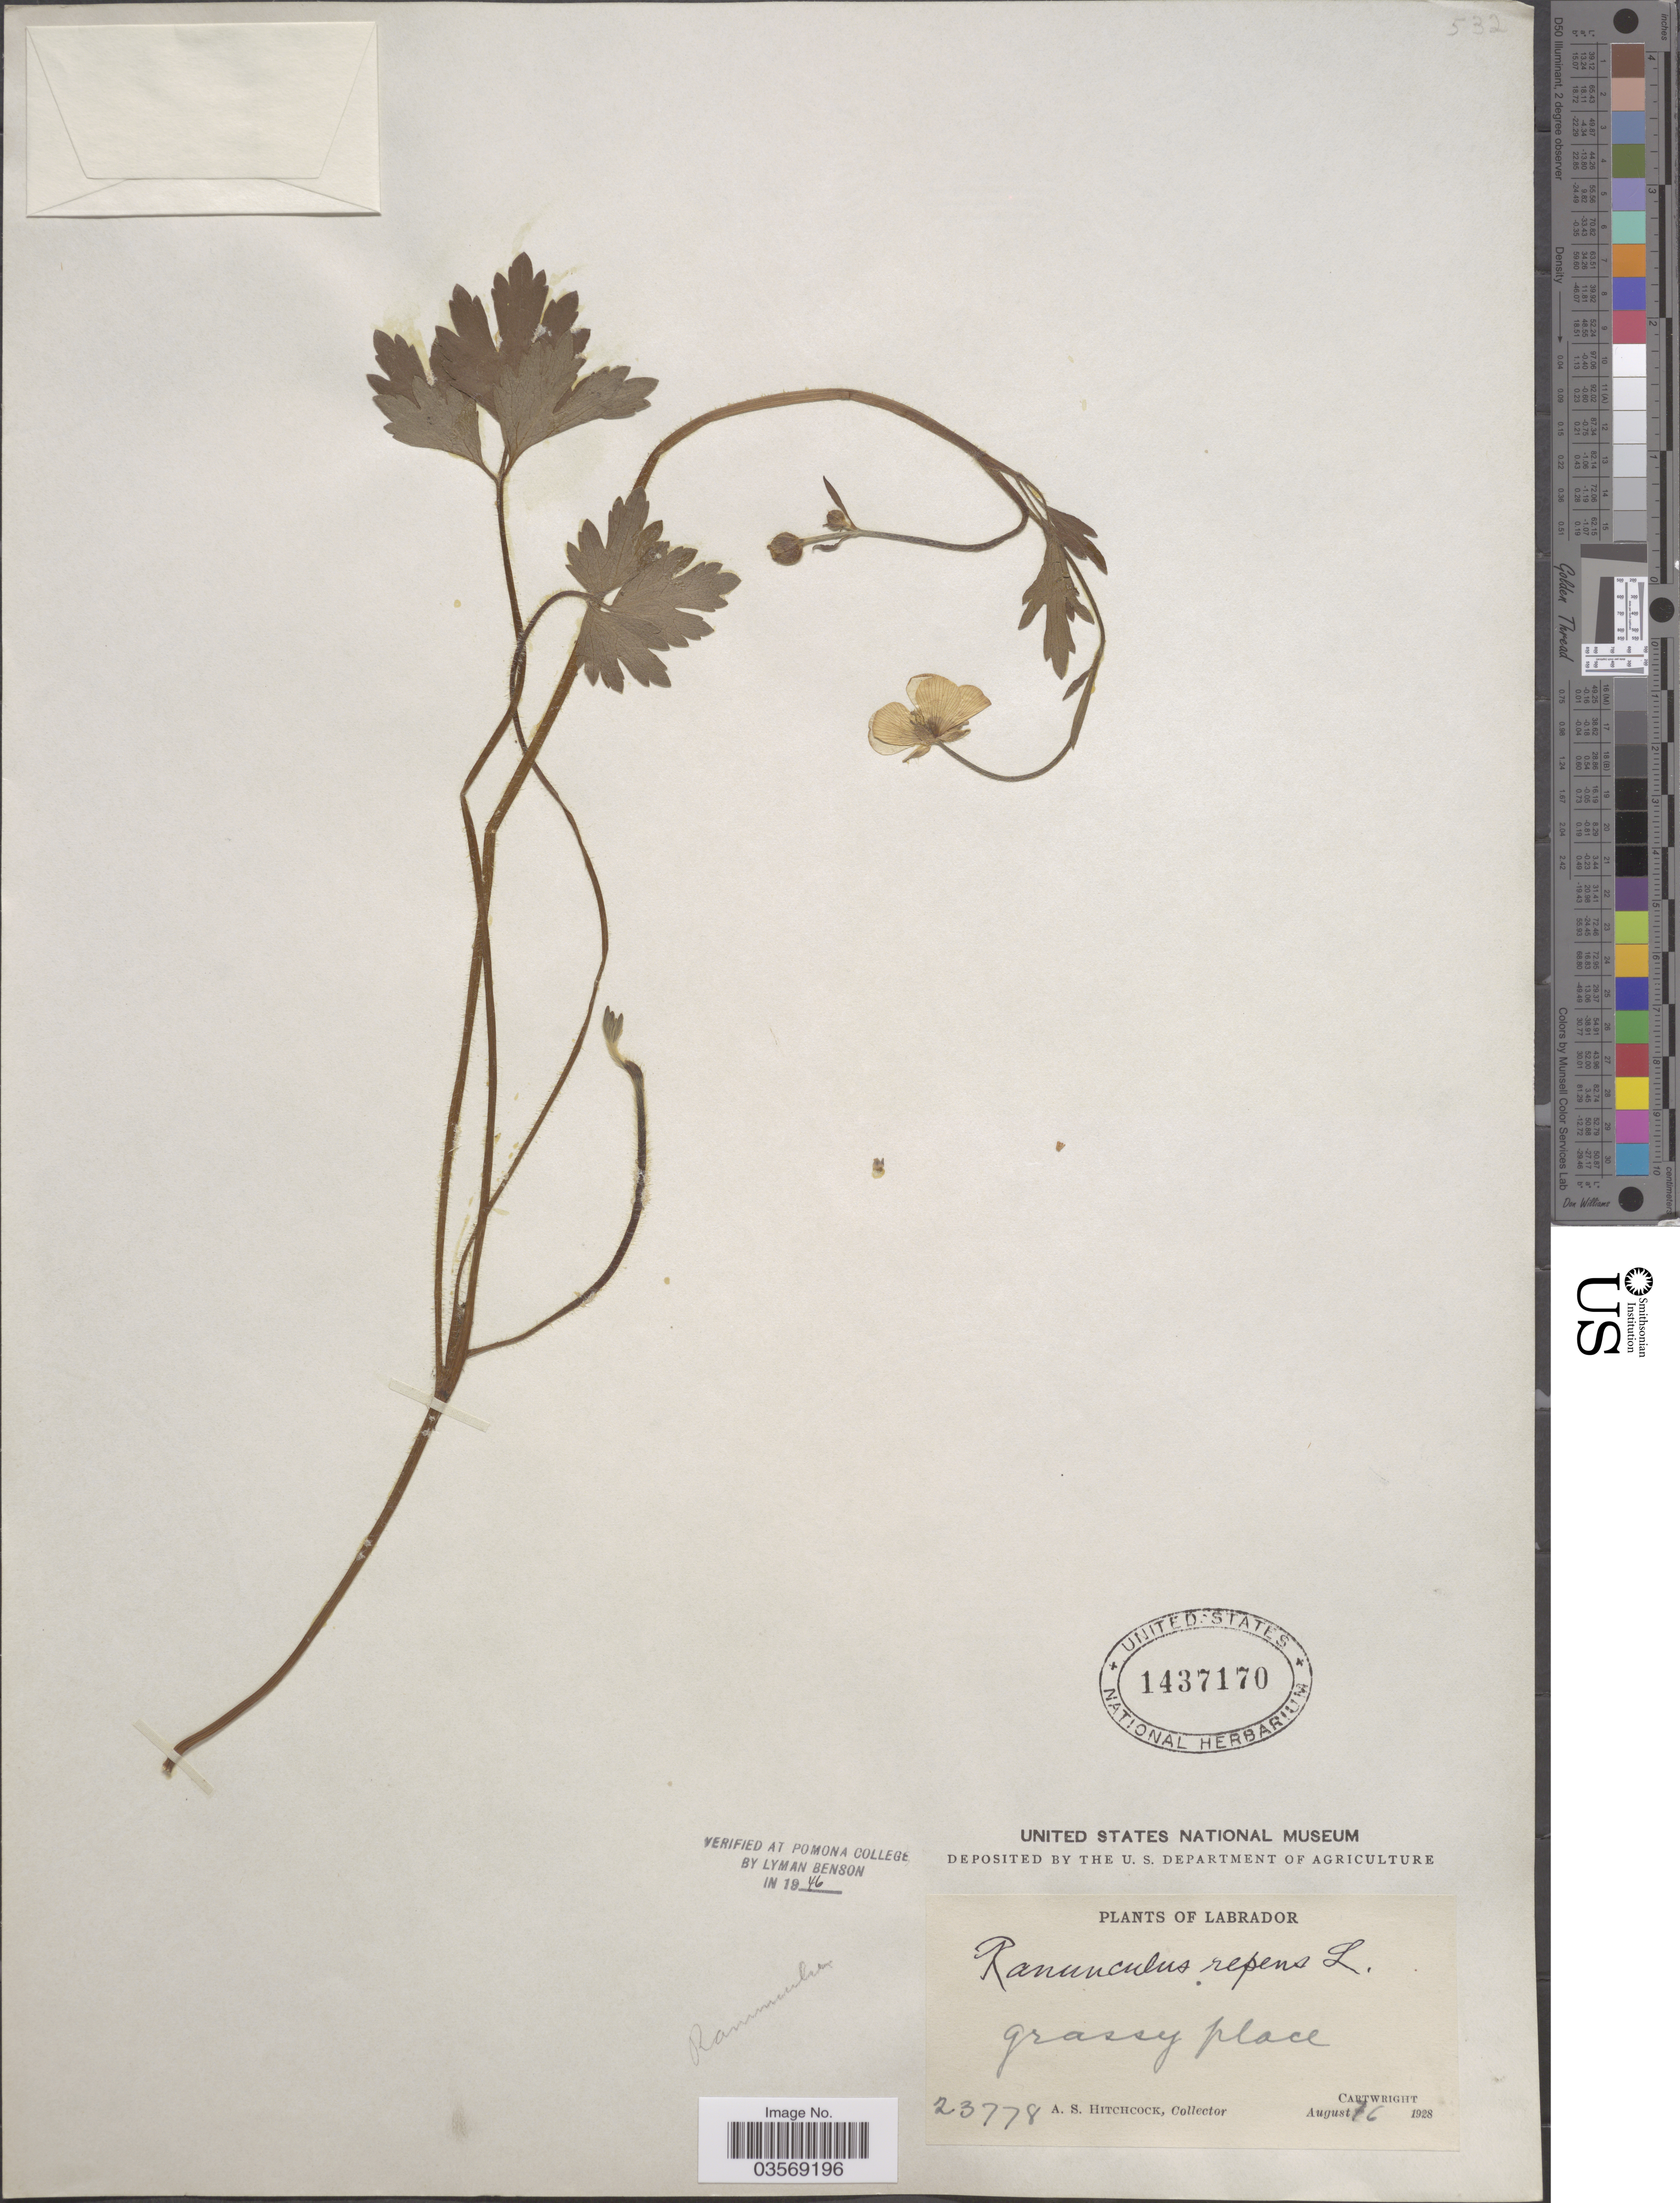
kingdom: Plantae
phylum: Tracheophyta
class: Magnoliopsida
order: Ranunculales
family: Ranunculaceae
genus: Ranunculus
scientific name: Ranunculus repens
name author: L.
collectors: A. S. Hitchcock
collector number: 23778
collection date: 1928-08-16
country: Canada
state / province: Newfoundland and Labrador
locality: Labrador. Cartwright.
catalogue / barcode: US 1437170